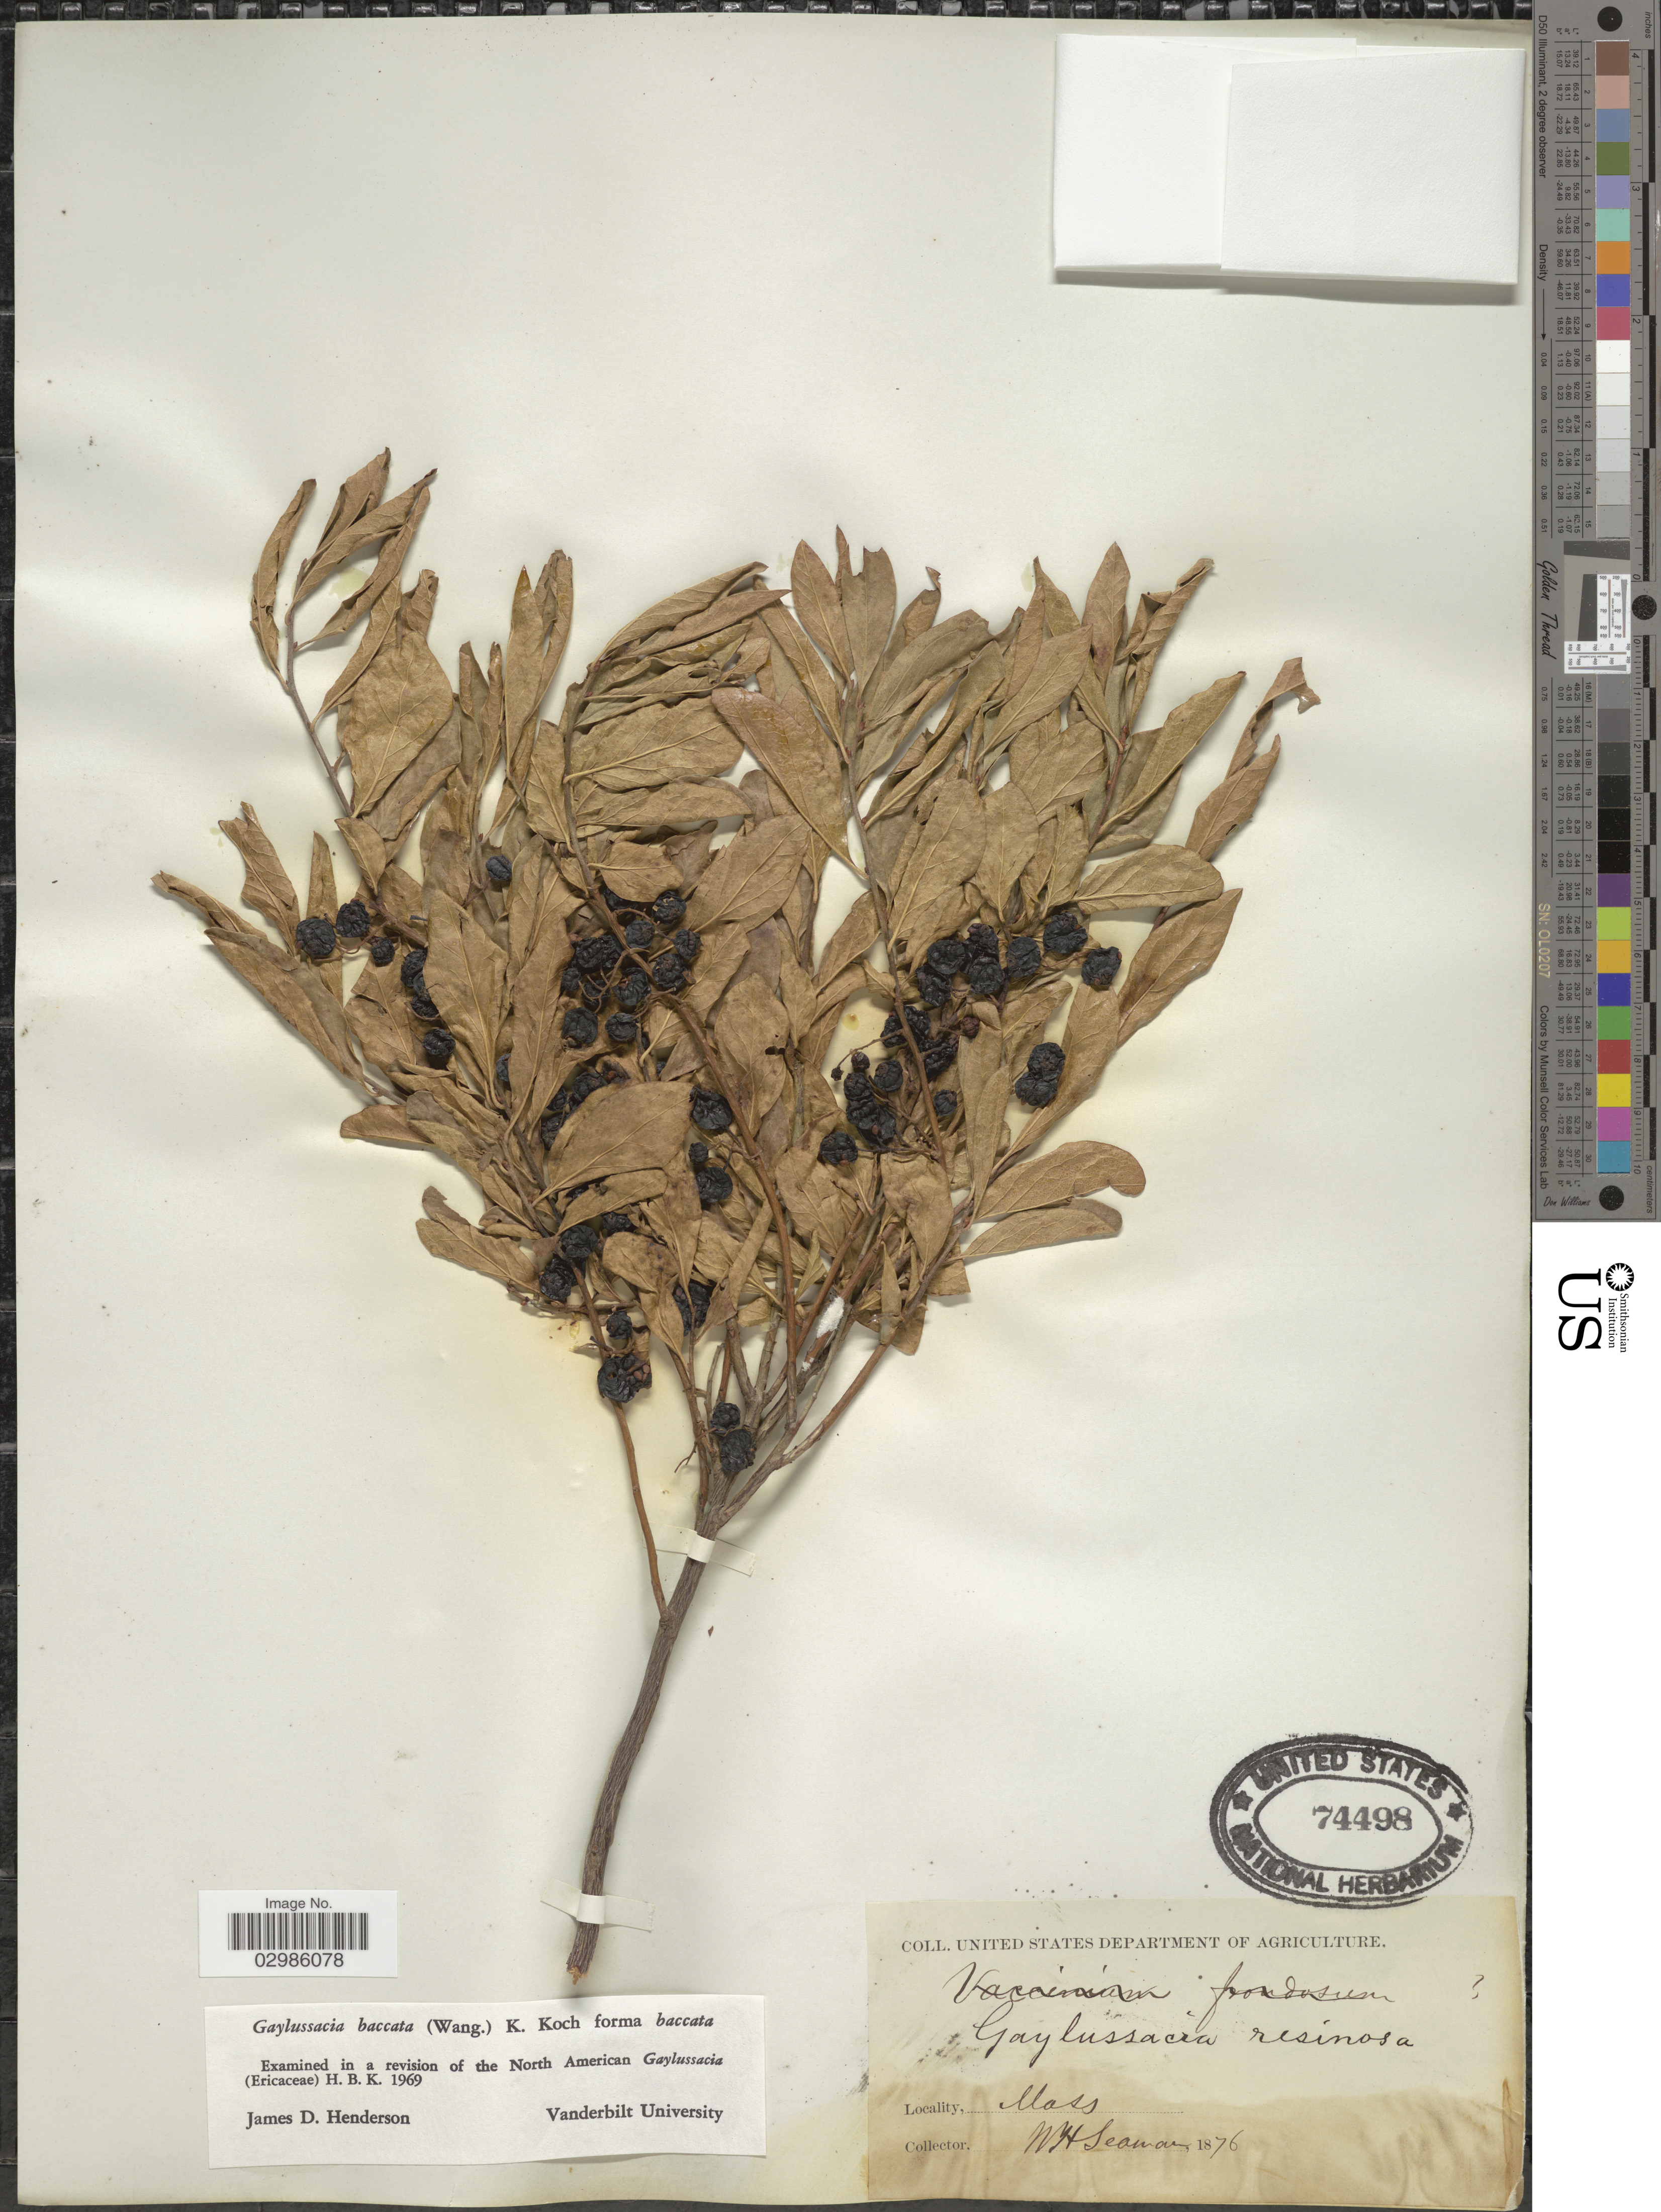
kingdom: Plantae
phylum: Tracheophyta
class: Magnoliopsida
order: Ericales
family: Ericaceae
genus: Gaylussacia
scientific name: Gaylussacia baccata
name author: (Wangenh.) K. Koch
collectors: W. Seaman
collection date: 1876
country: United States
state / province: Massachusetts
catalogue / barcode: US 74498